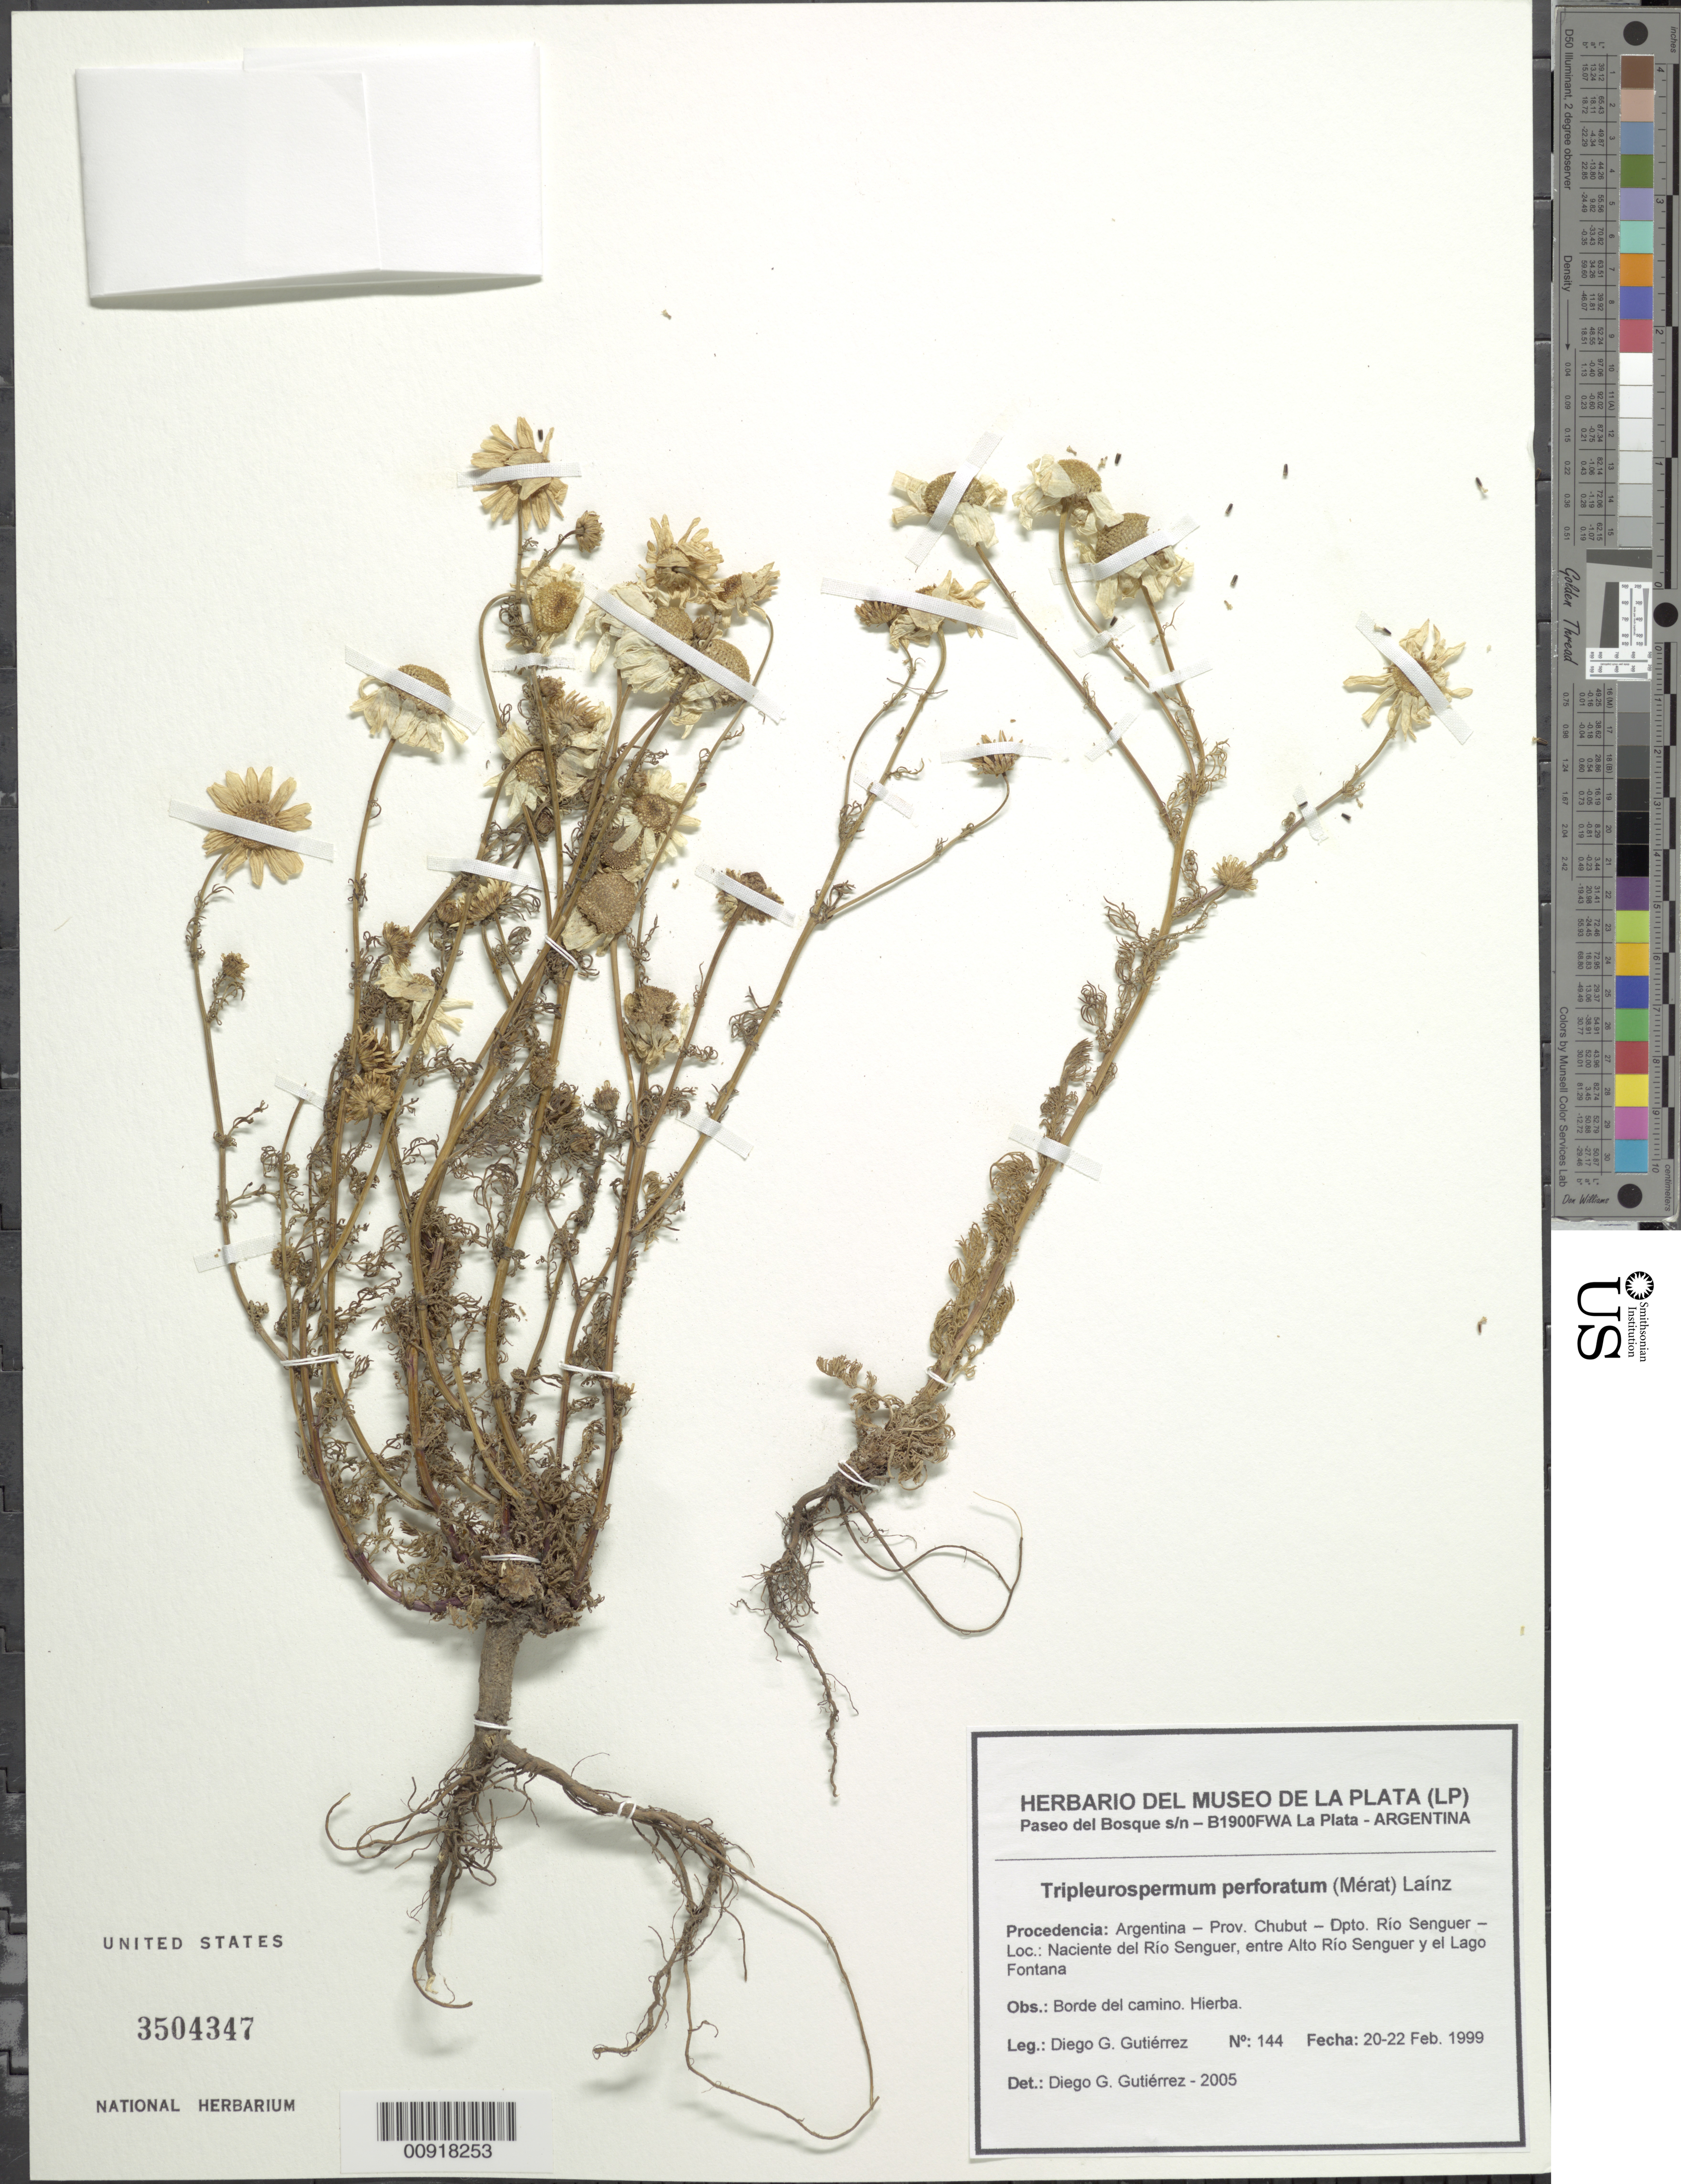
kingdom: Plantae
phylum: Tracheophyta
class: Magnoliopsida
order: Asterales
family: Asteraceae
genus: Tripleurospermum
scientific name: Tripleurospermum perforatum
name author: (Mérat) Laínz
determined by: Gutierrez, D. G.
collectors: D. G. Gutiérrez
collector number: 144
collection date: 1999-02-20/1999-02-22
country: Argentina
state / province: Chubut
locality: Dpto. Río Senguer, Naciente del Río Senguer, entre Alto Río Senguer y el Lago Fontana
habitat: Borde del camino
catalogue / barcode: US 3504347